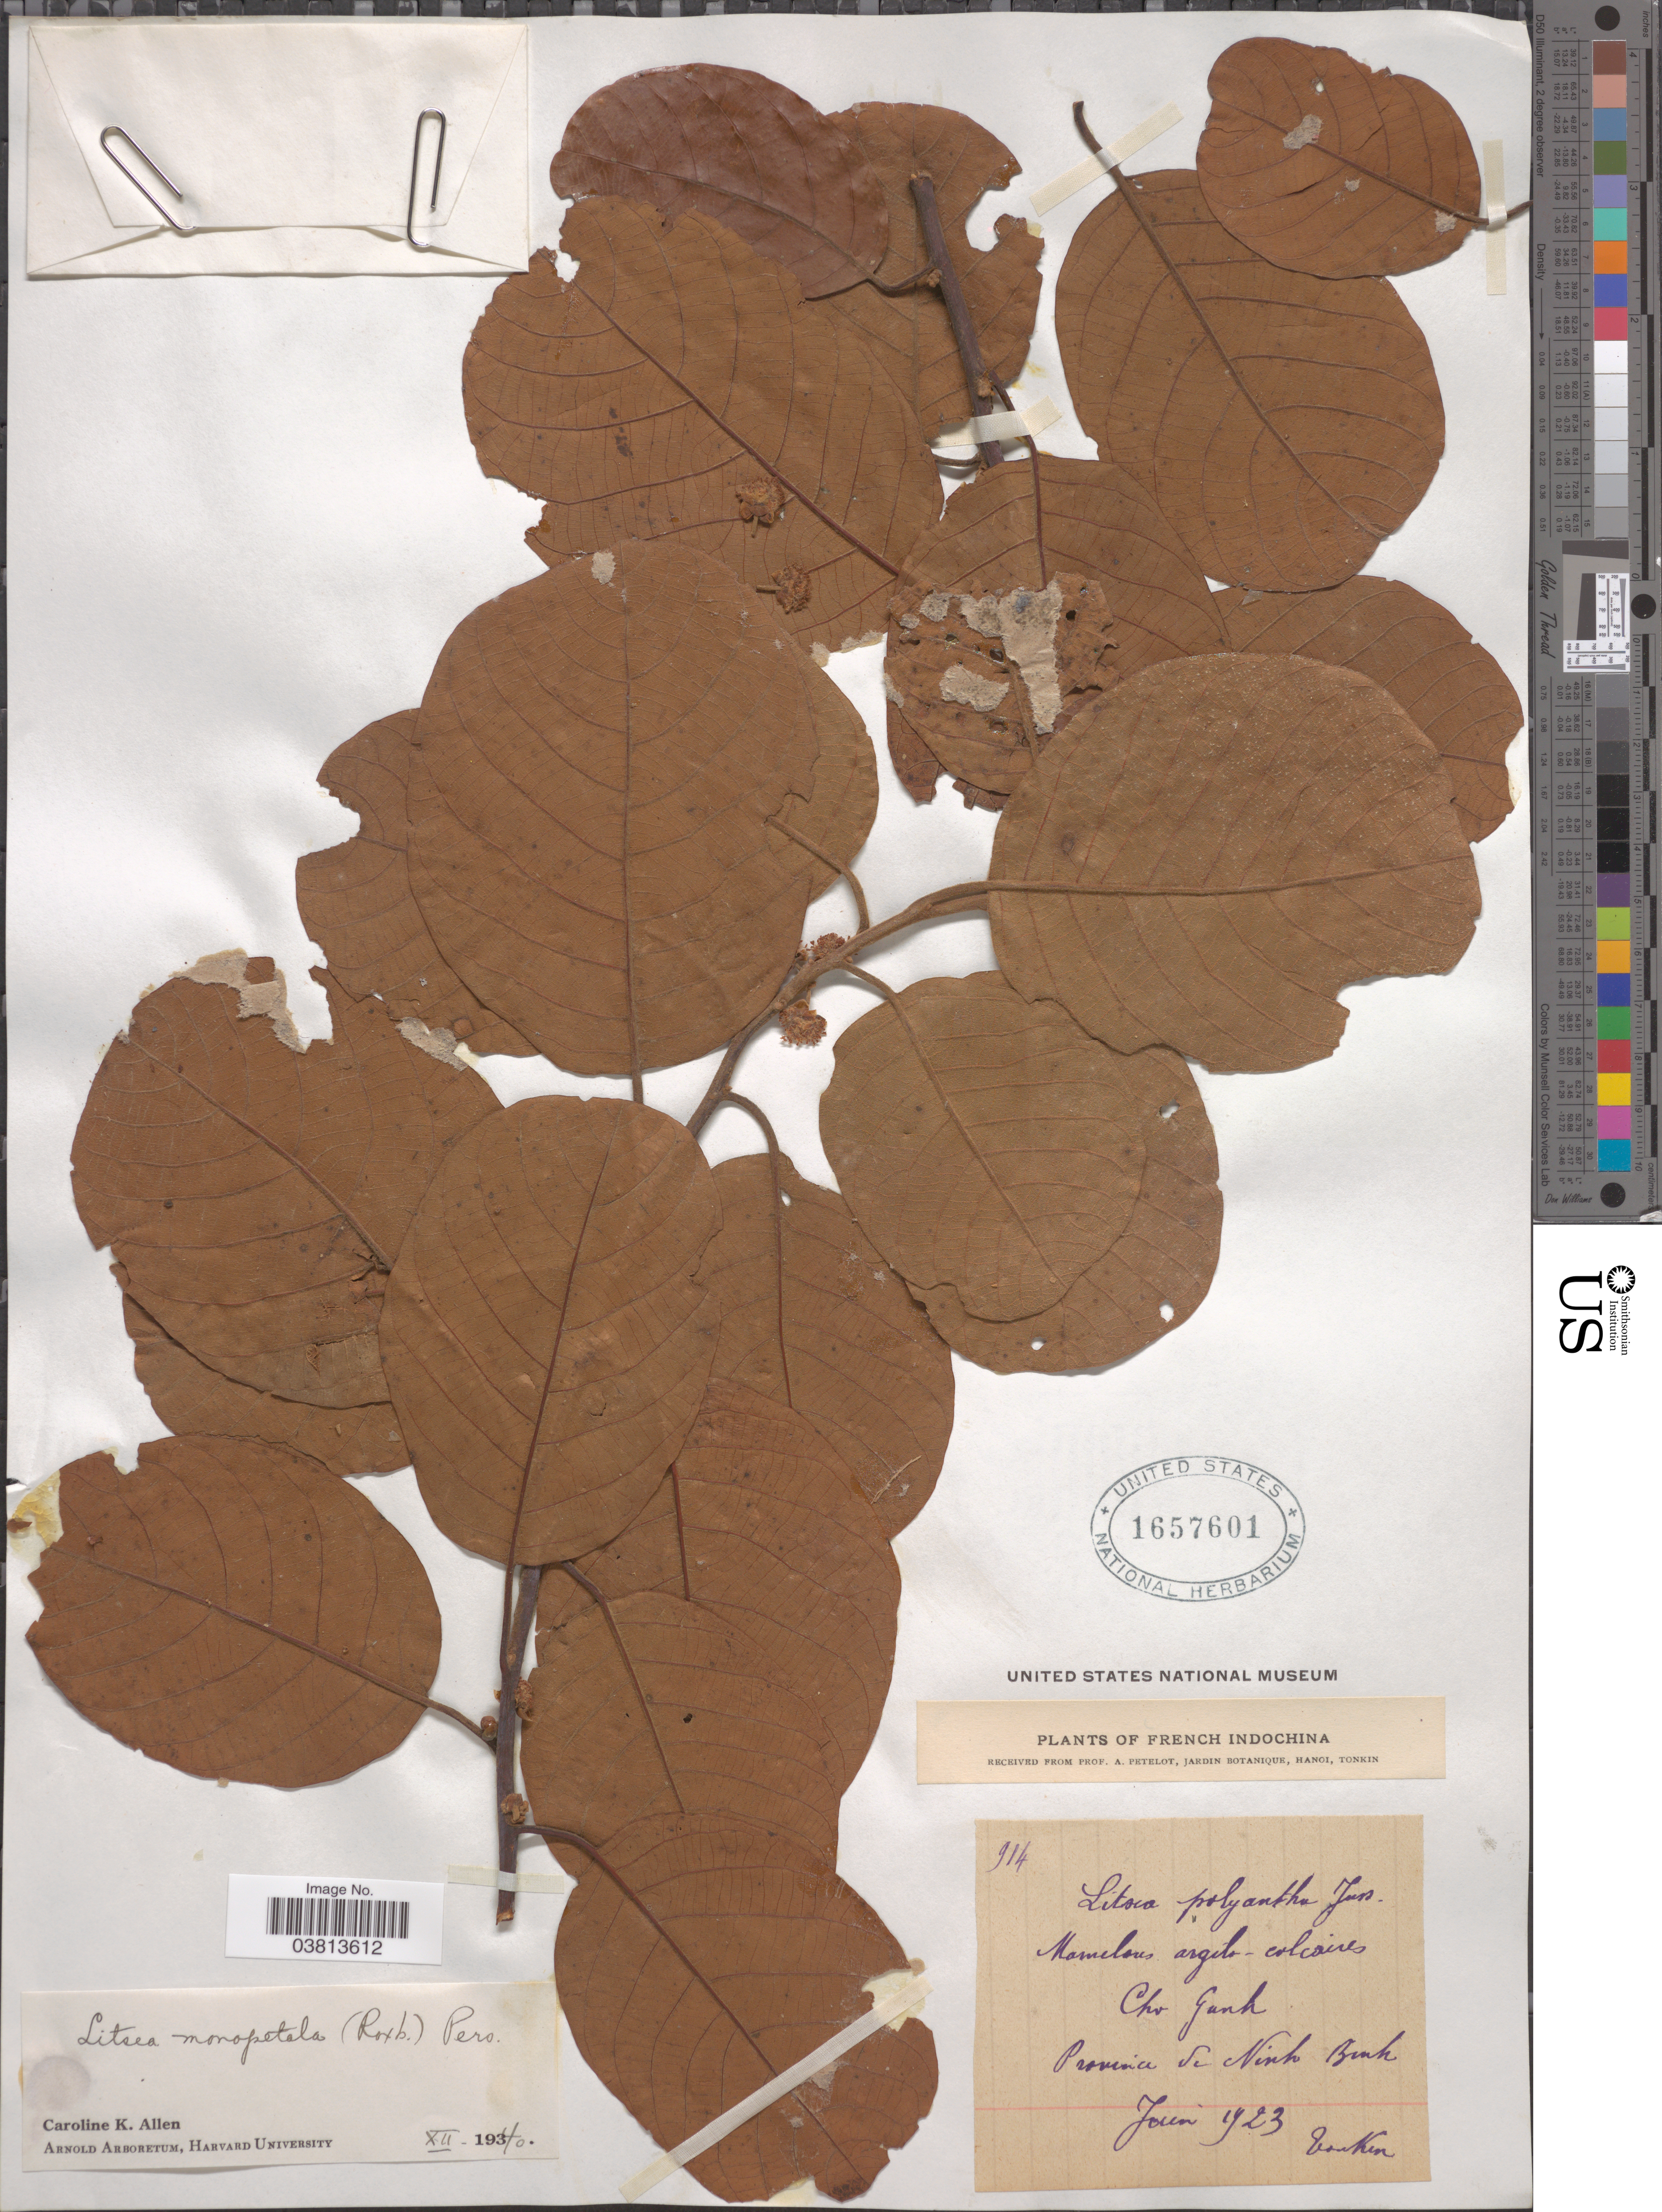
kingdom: Plantae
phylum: Tracheophyta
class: Magnoliopsida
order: Laurales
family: Lauraceae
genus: Litsea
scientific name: Litsea monopetala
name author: (Roxb.) Pers.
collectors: P. A. Pételot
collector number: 914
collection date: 1923-06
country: Vietnam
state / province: Ninh Binh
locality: French Indochina. Cho Ganh.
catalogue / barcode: US 1657601